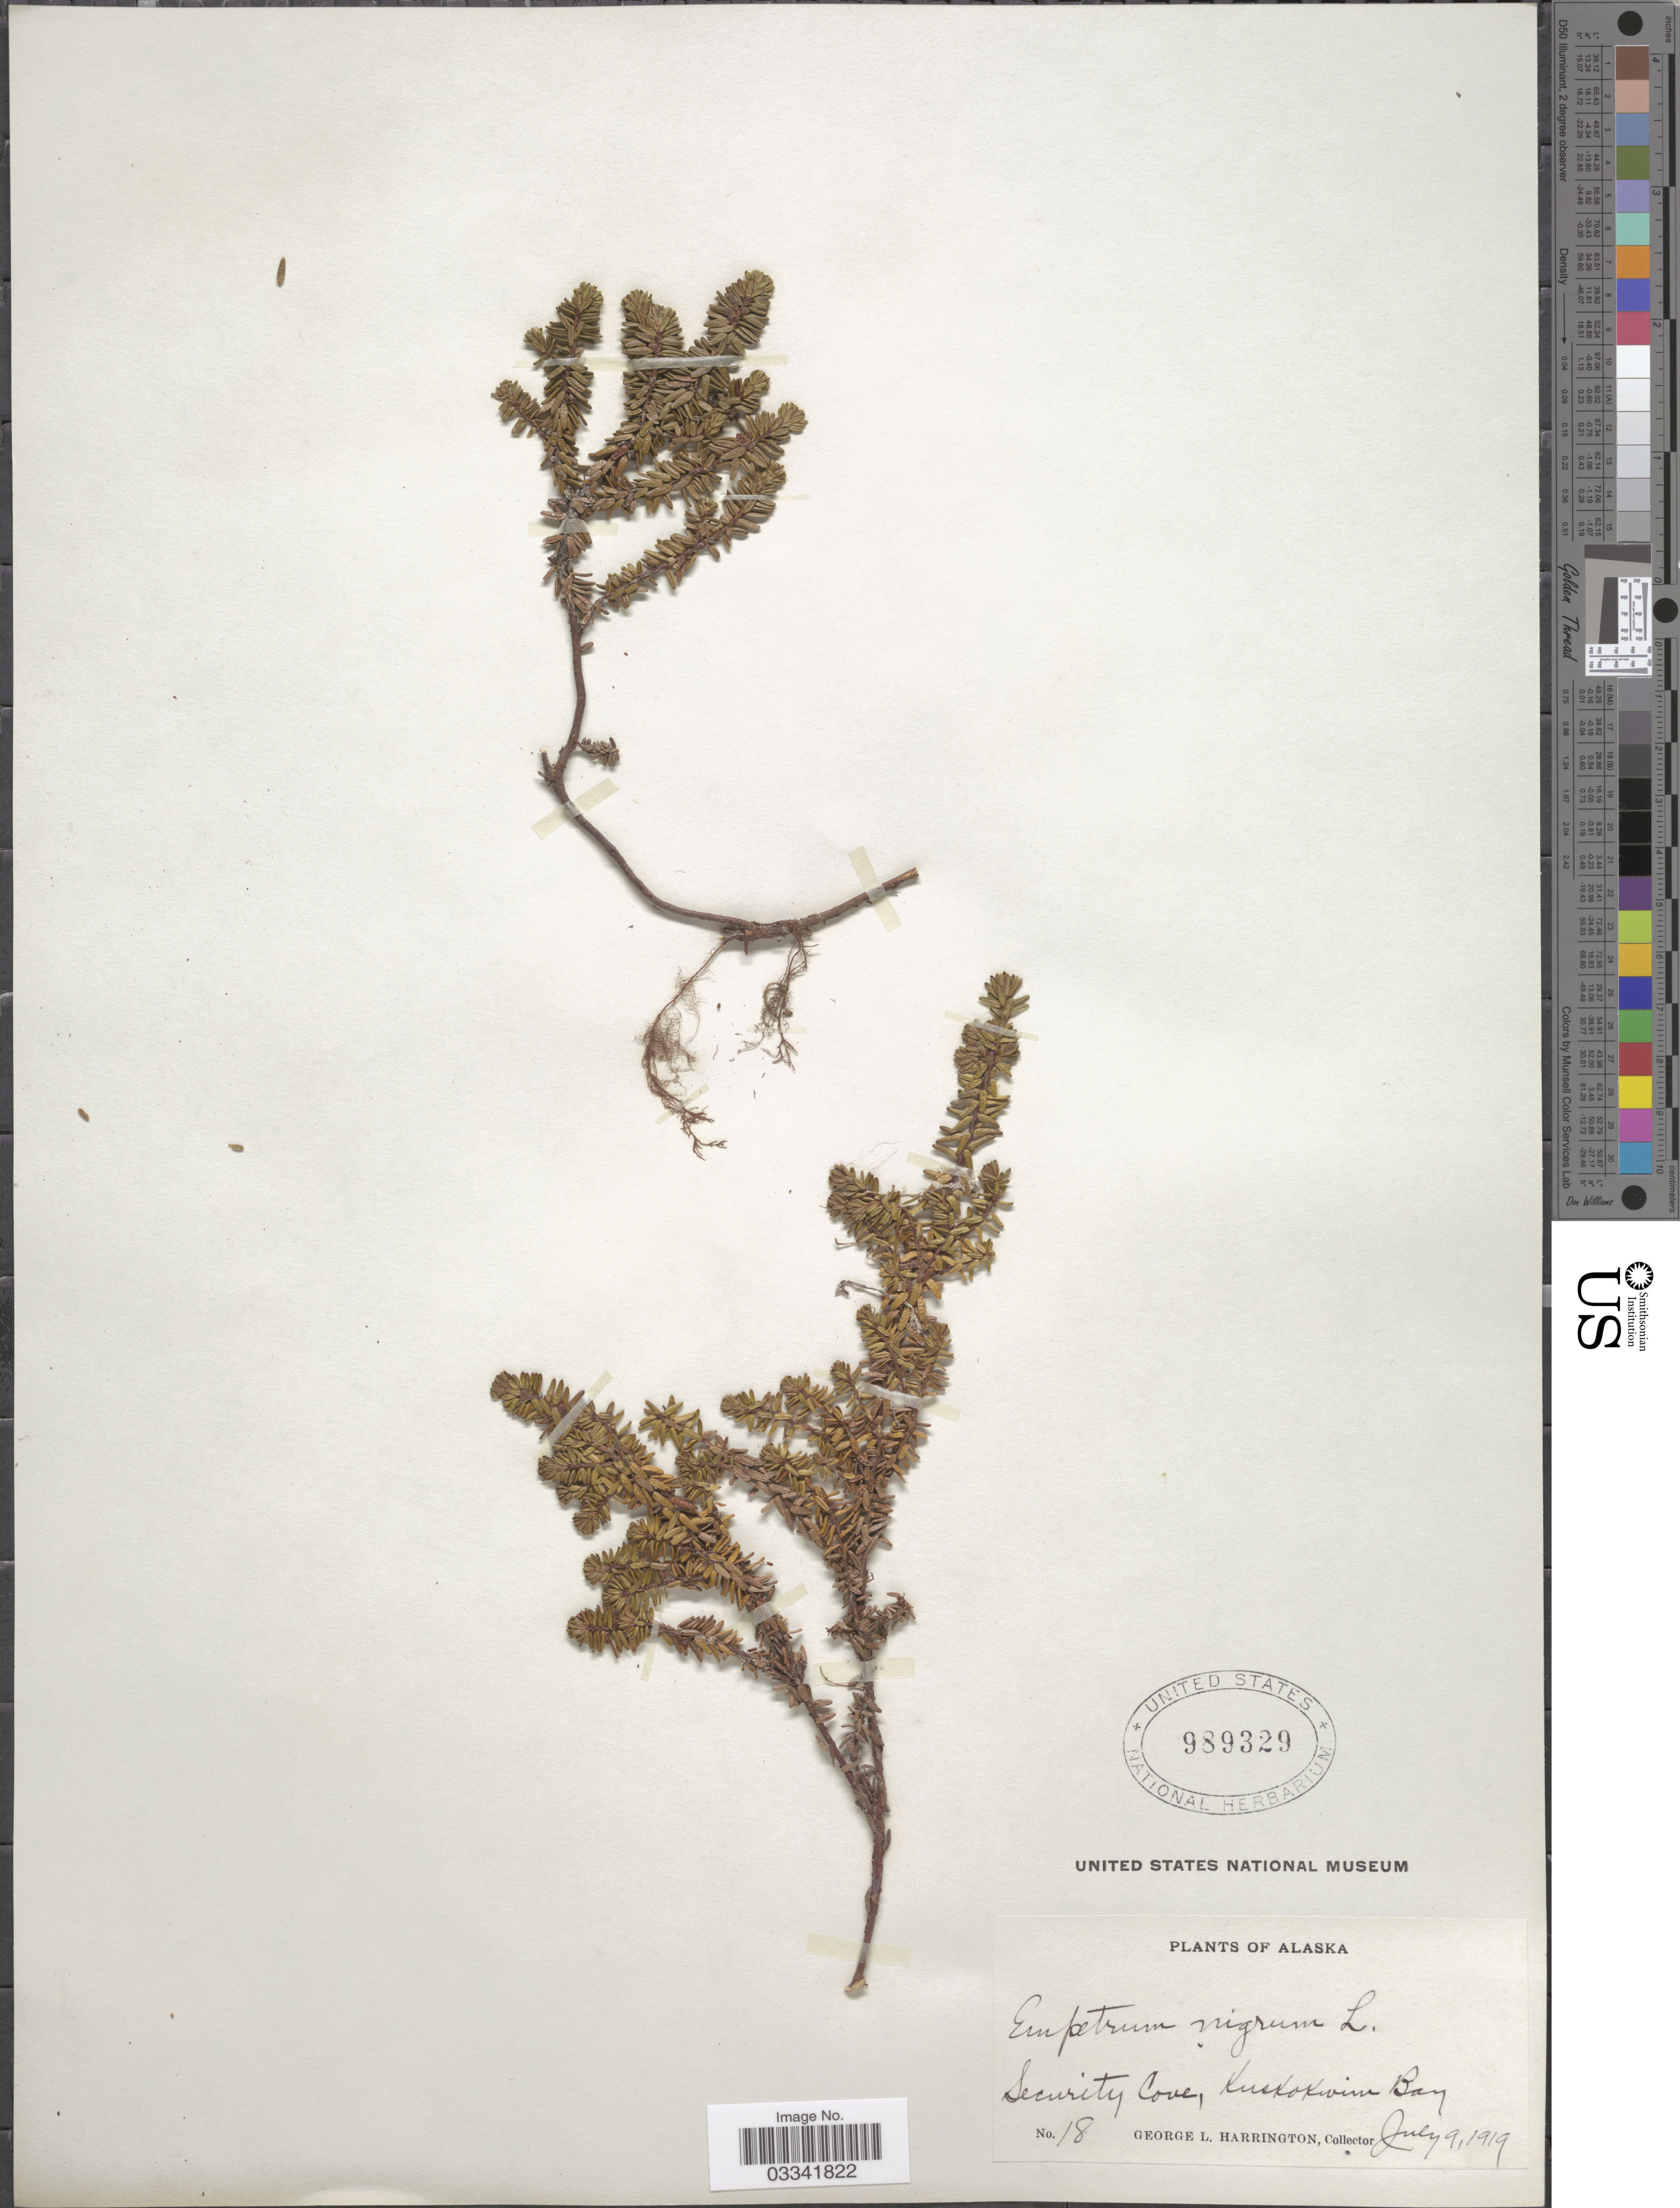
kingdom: Plantae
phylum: Tracheophyta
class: Magnoliopsida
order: Ericales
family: Ericaceae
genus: Empetrum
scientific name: Empetrum nigrum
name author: L.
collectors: G. Harrington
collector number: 18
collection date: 1919-07-09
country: United States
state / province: Alaska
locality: Security Cove, Kuskokwim Bay.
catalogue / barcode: US 989329